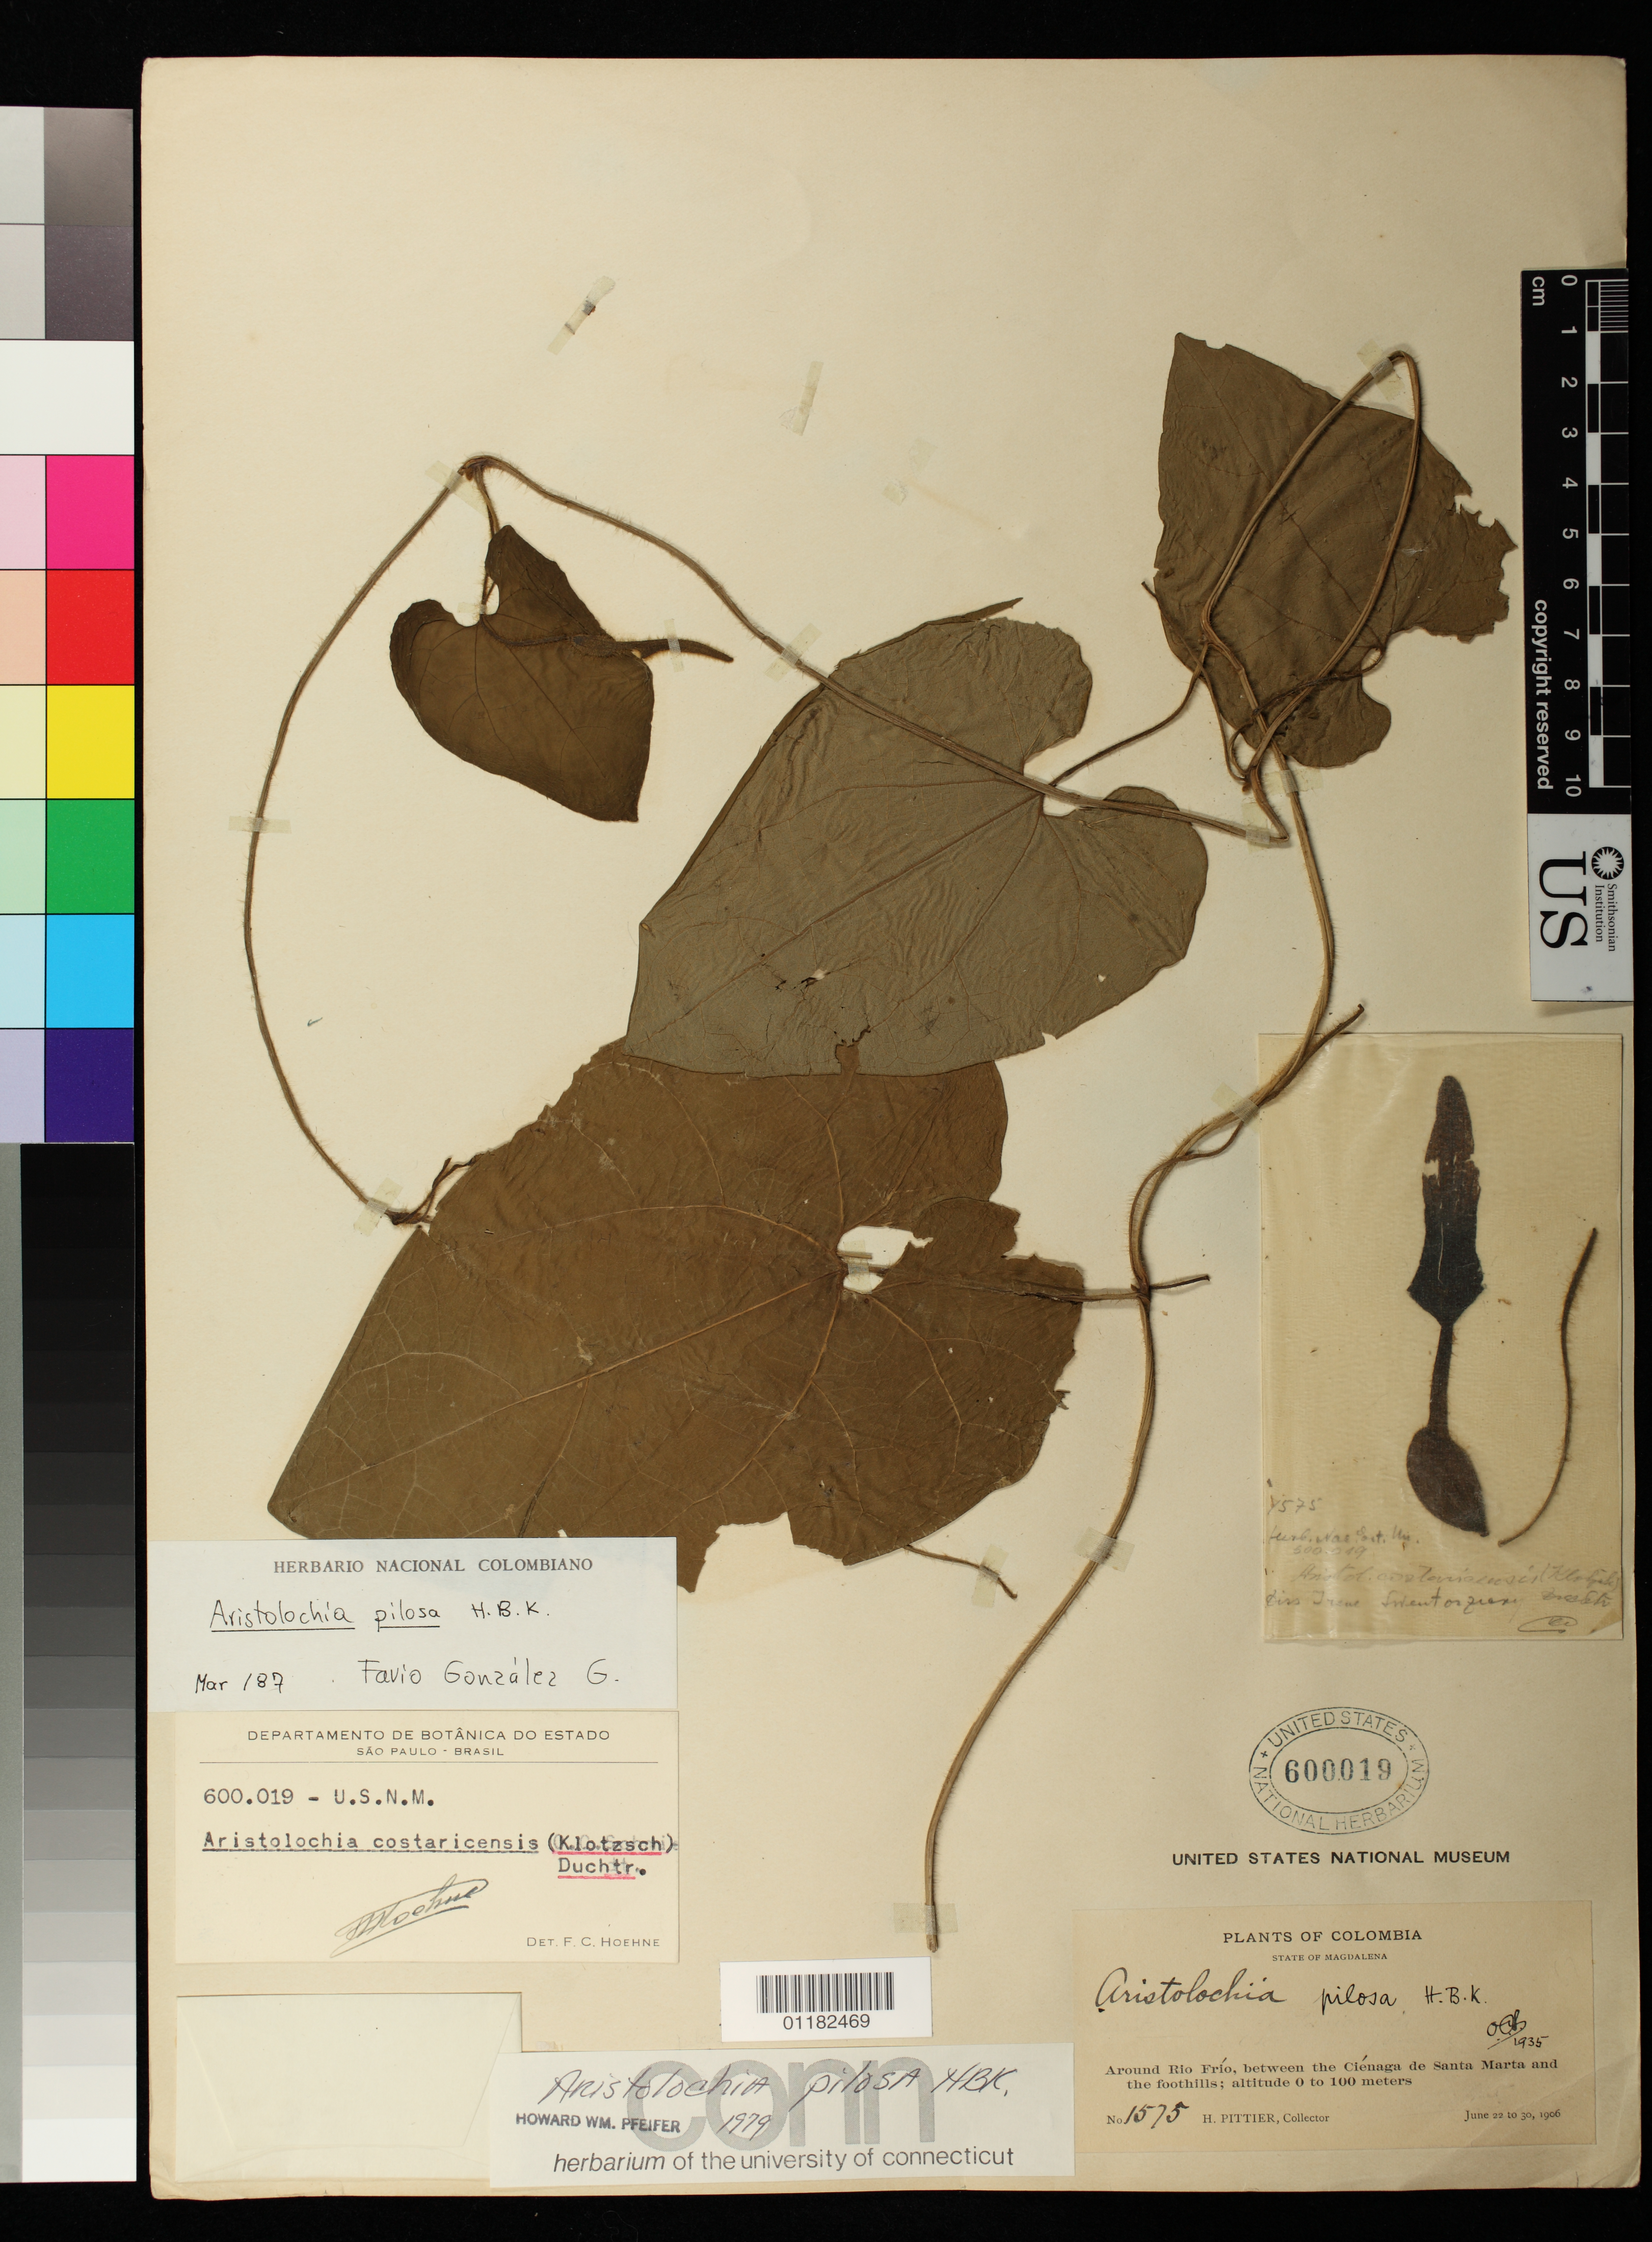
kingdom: Plantae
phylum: Tracheophyta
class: Magnoliopsida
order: Piperales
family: Aristolochiaceae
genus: Aristolochia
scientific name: Aristolochia pilosa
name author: Kunth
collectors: H. F. Pittier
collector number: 1575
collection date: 1906-06-29/1906-06-30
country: Colombia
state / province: Magdalena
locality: Around Rio Frio, between the Cienaga de Santa Marta and the foothills.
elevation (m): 0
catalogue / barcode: US 600019